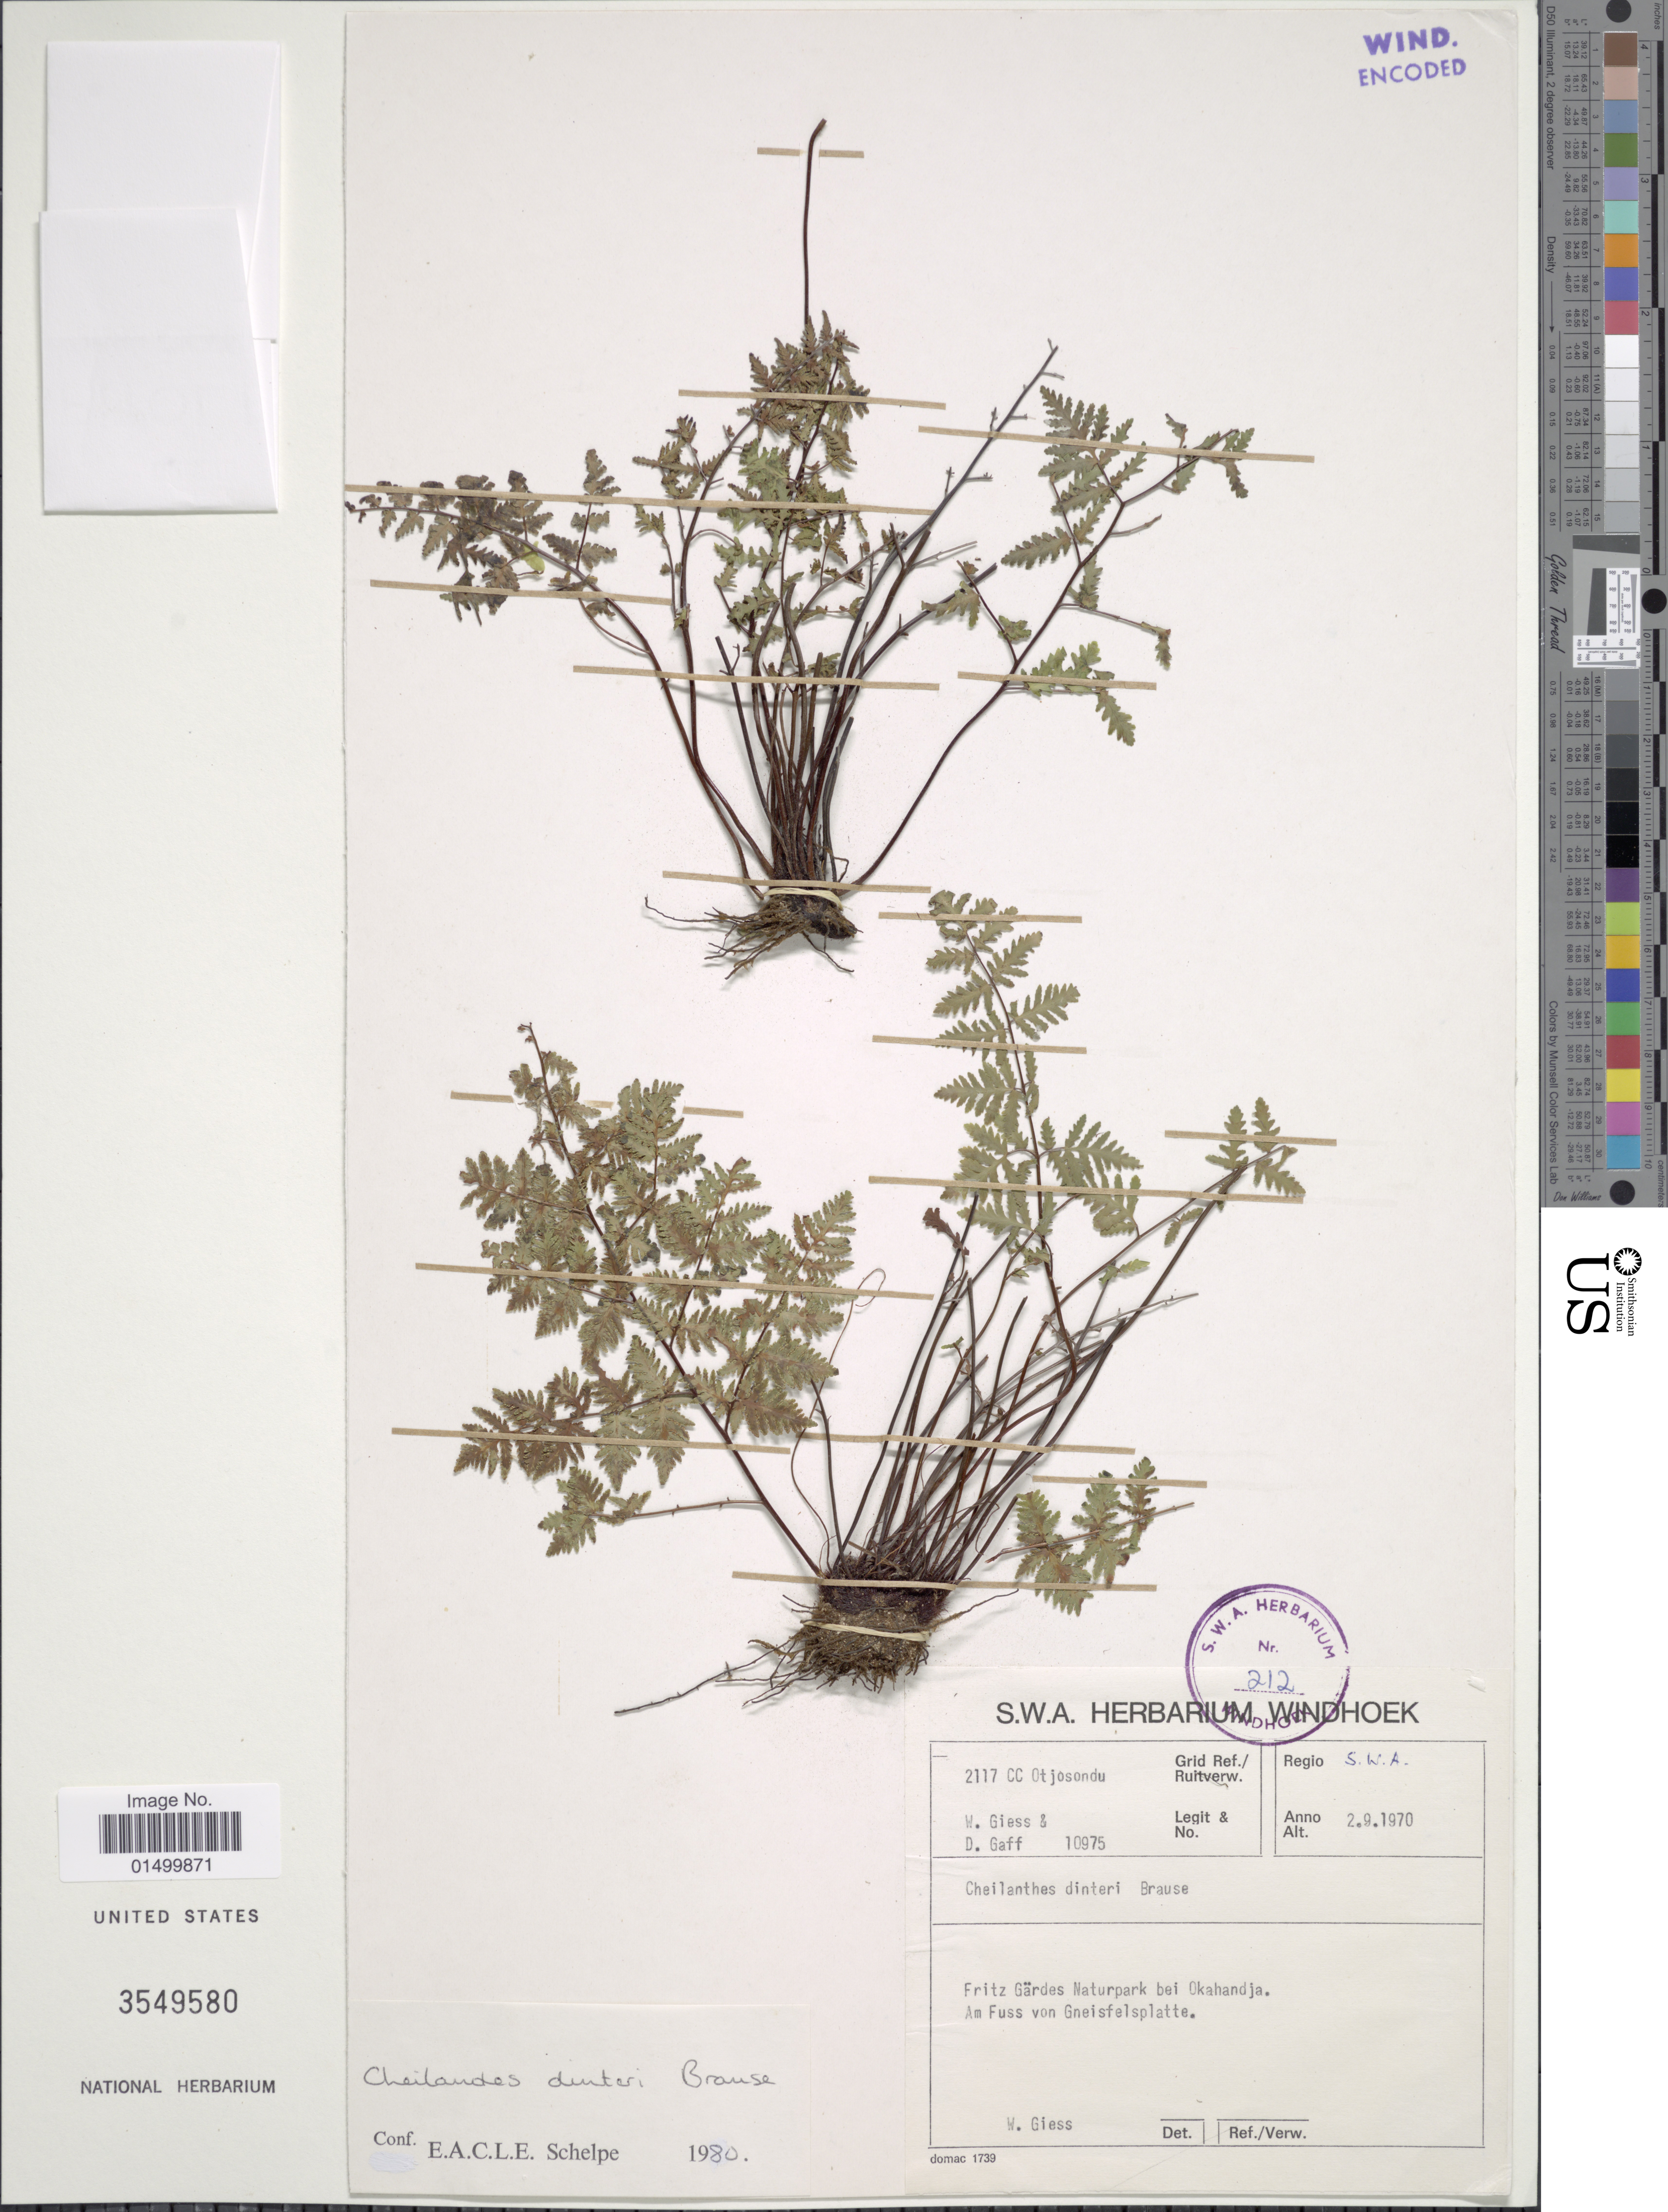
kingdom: Plantae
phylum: Tracheophyta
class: Polypodiopsida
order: Polypodiales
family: Pteridaceae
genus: Cheilanthes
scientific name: Cheilanthes dinteri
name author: Brause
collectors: W. Giess & D. Gaff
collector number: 10975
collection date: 1970-09-02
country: Namibia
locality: Fritz Gardes Naturpark ebi Okahandja, Am Fuss von Gneisfelsplatte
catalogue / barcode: US 3549580